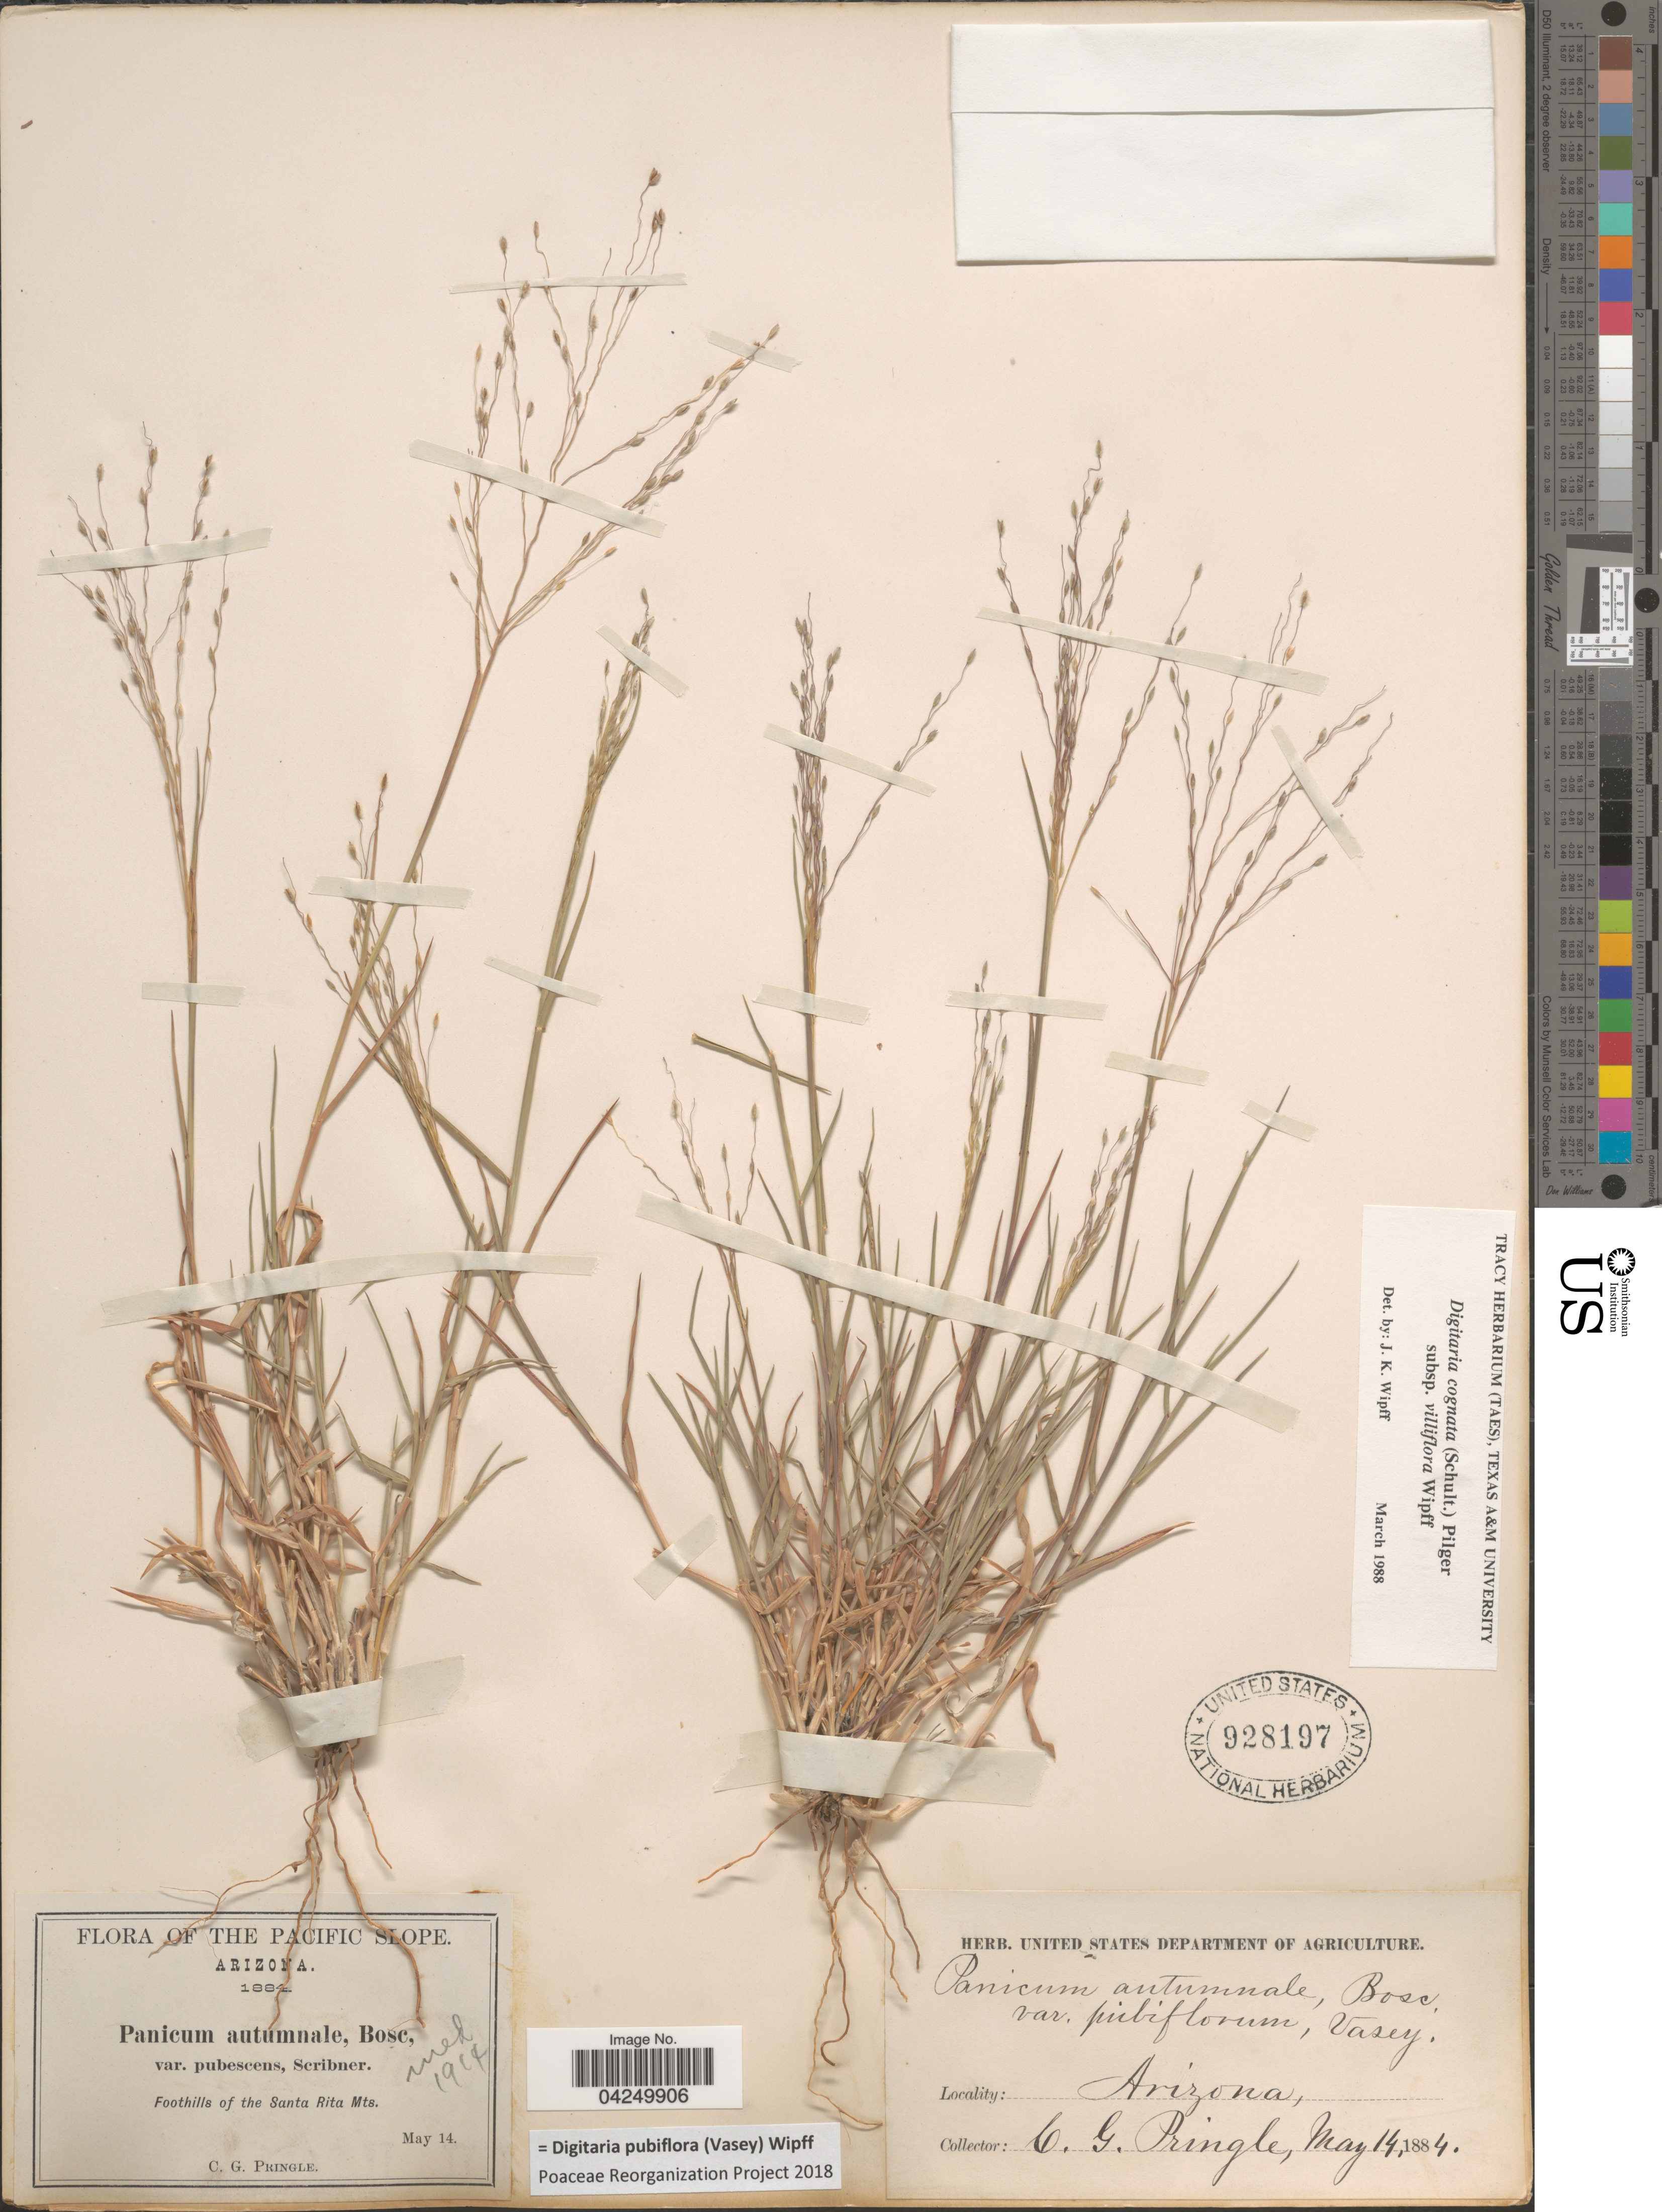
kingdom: Plantae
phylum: Tracheophyta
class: Liliopsida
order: Poales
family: Poaceae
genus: Digitaria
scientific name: Digitaria pubiflora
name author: (Vasey) Wipff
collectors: C. G. Pringle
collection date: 1884-05-14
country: United States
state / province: Arizona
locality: The Pacific Slope. Foothills of the Santa Rita Mts.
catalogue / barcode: US 928197